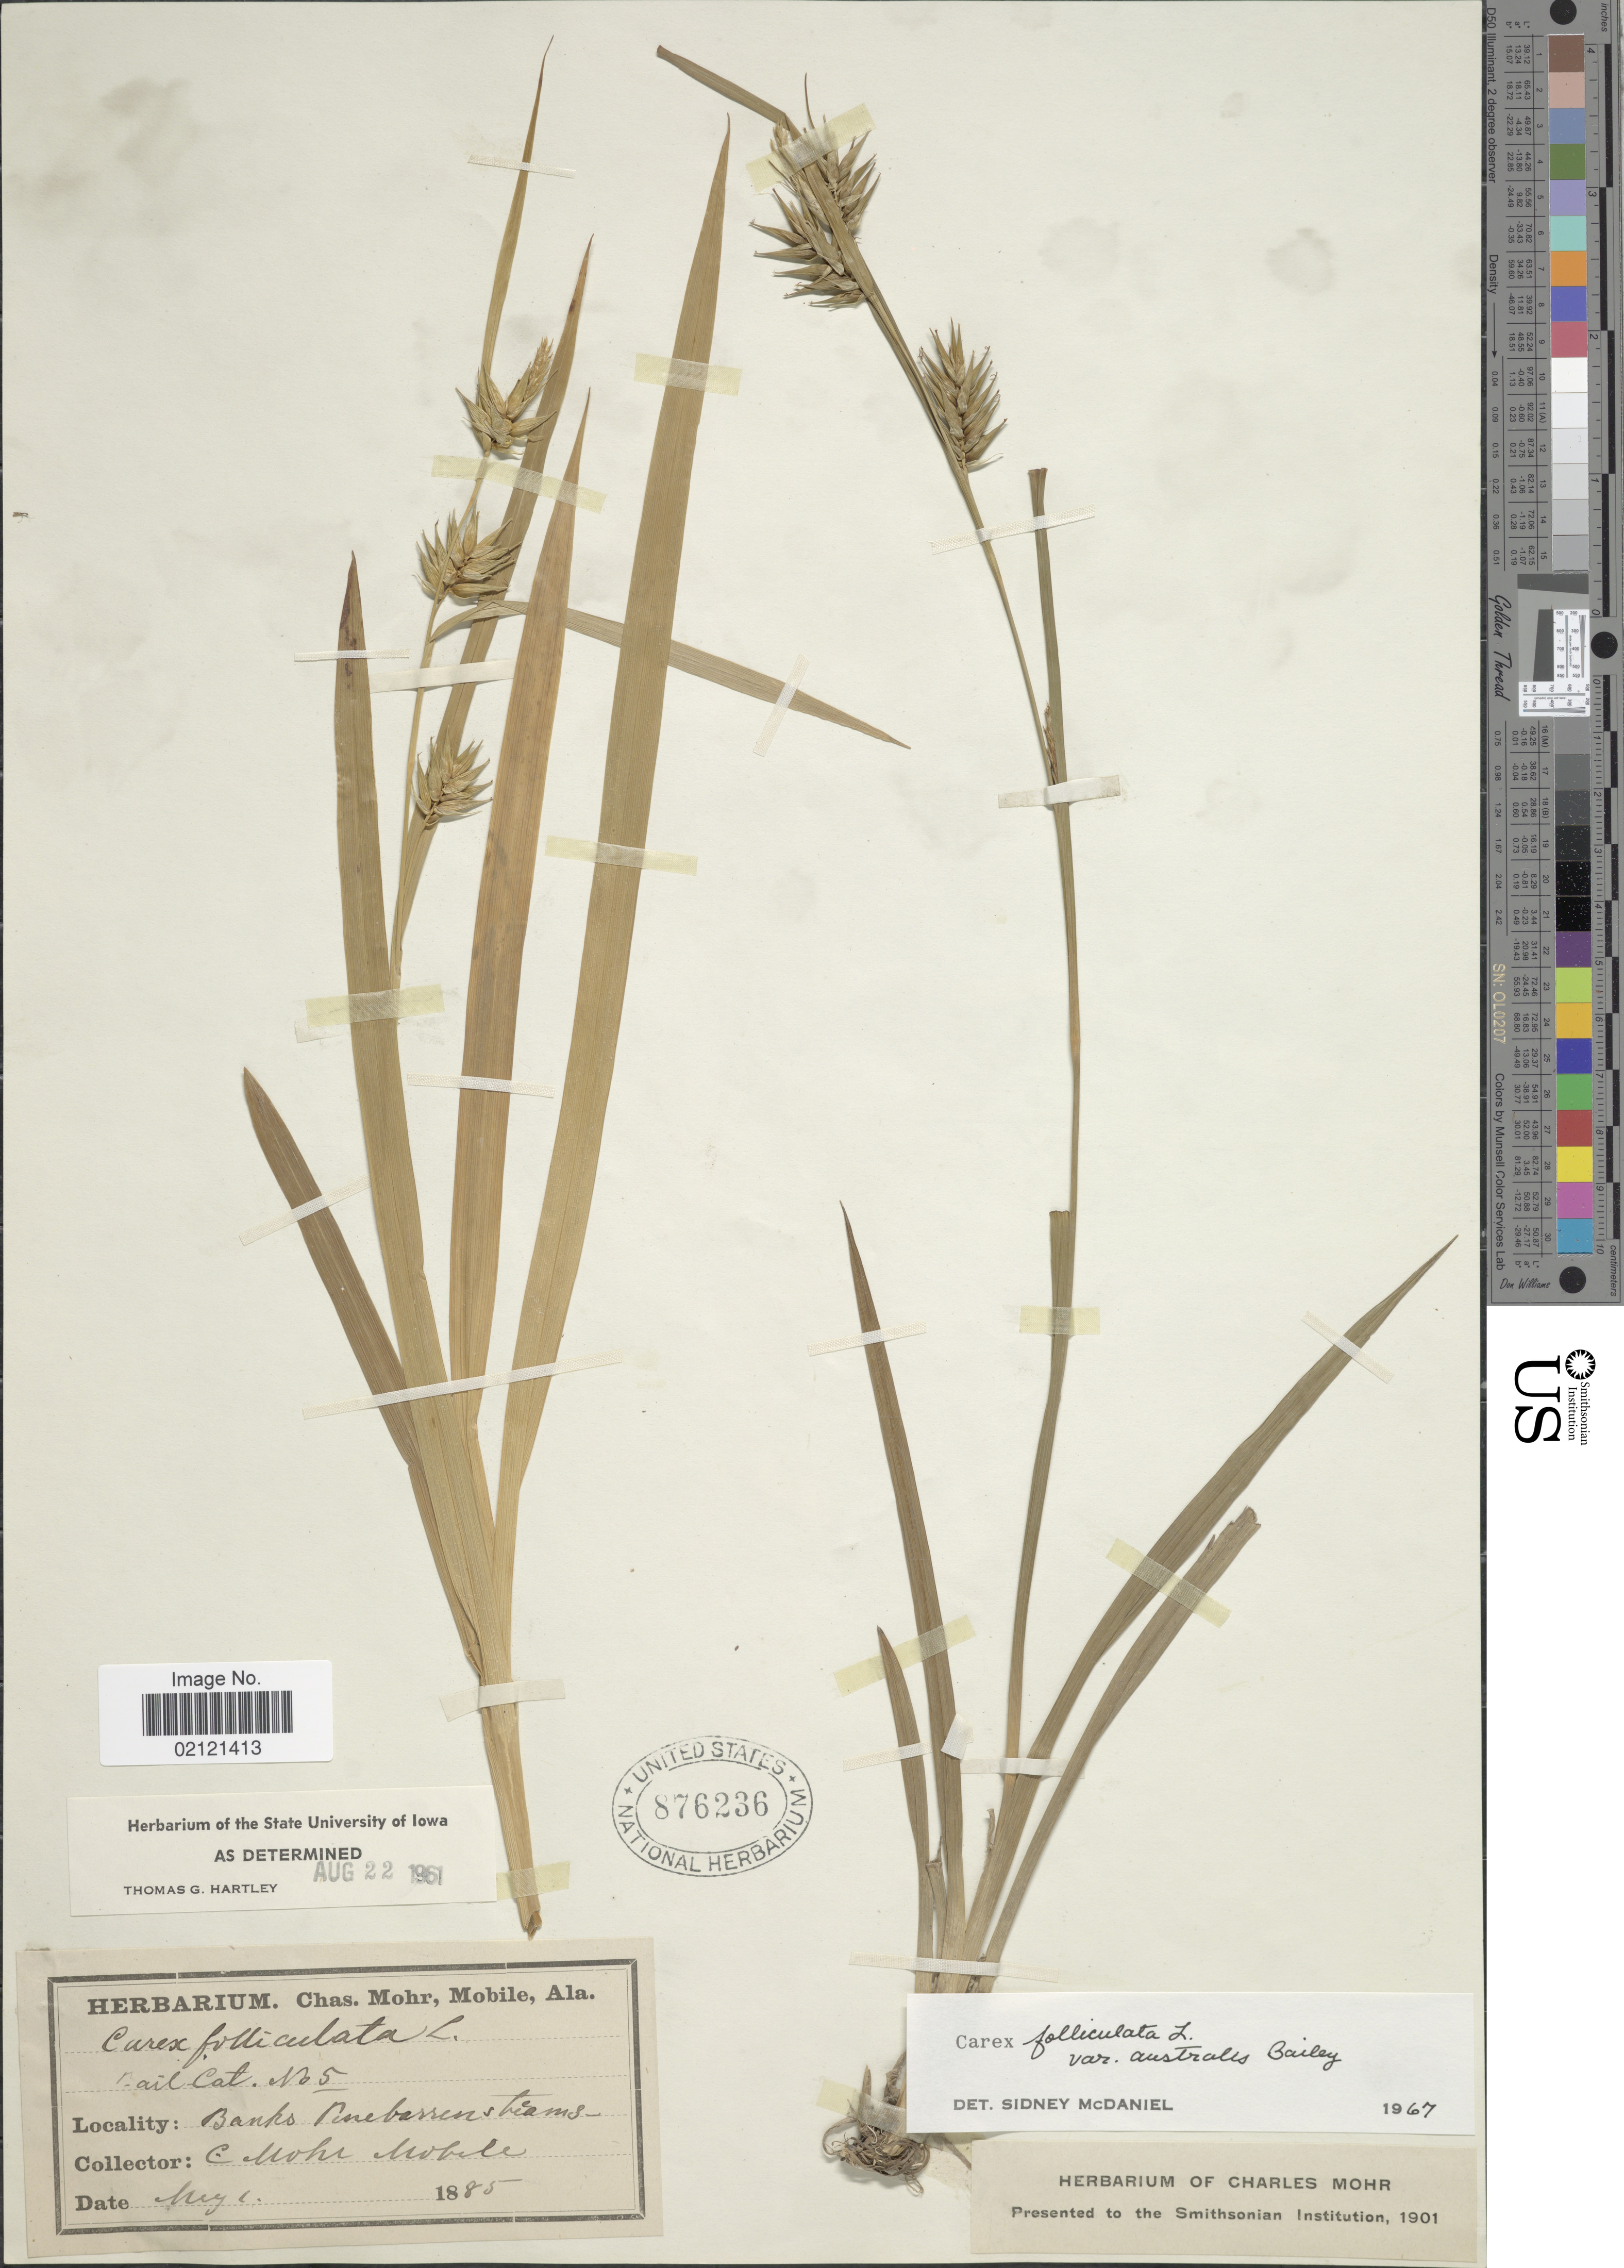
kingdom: Plantae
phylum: Tracheophyta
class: Liliopsida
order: Poales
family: Cyperaceae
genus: Carex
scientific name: Carex lonchocarpa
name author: Willd. ex Spreng.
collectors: C. T. Mohr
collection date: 1885-05-01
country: United States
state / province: Alabama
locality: Mobile, Banks Pinebarren streams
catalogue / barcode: US 876236